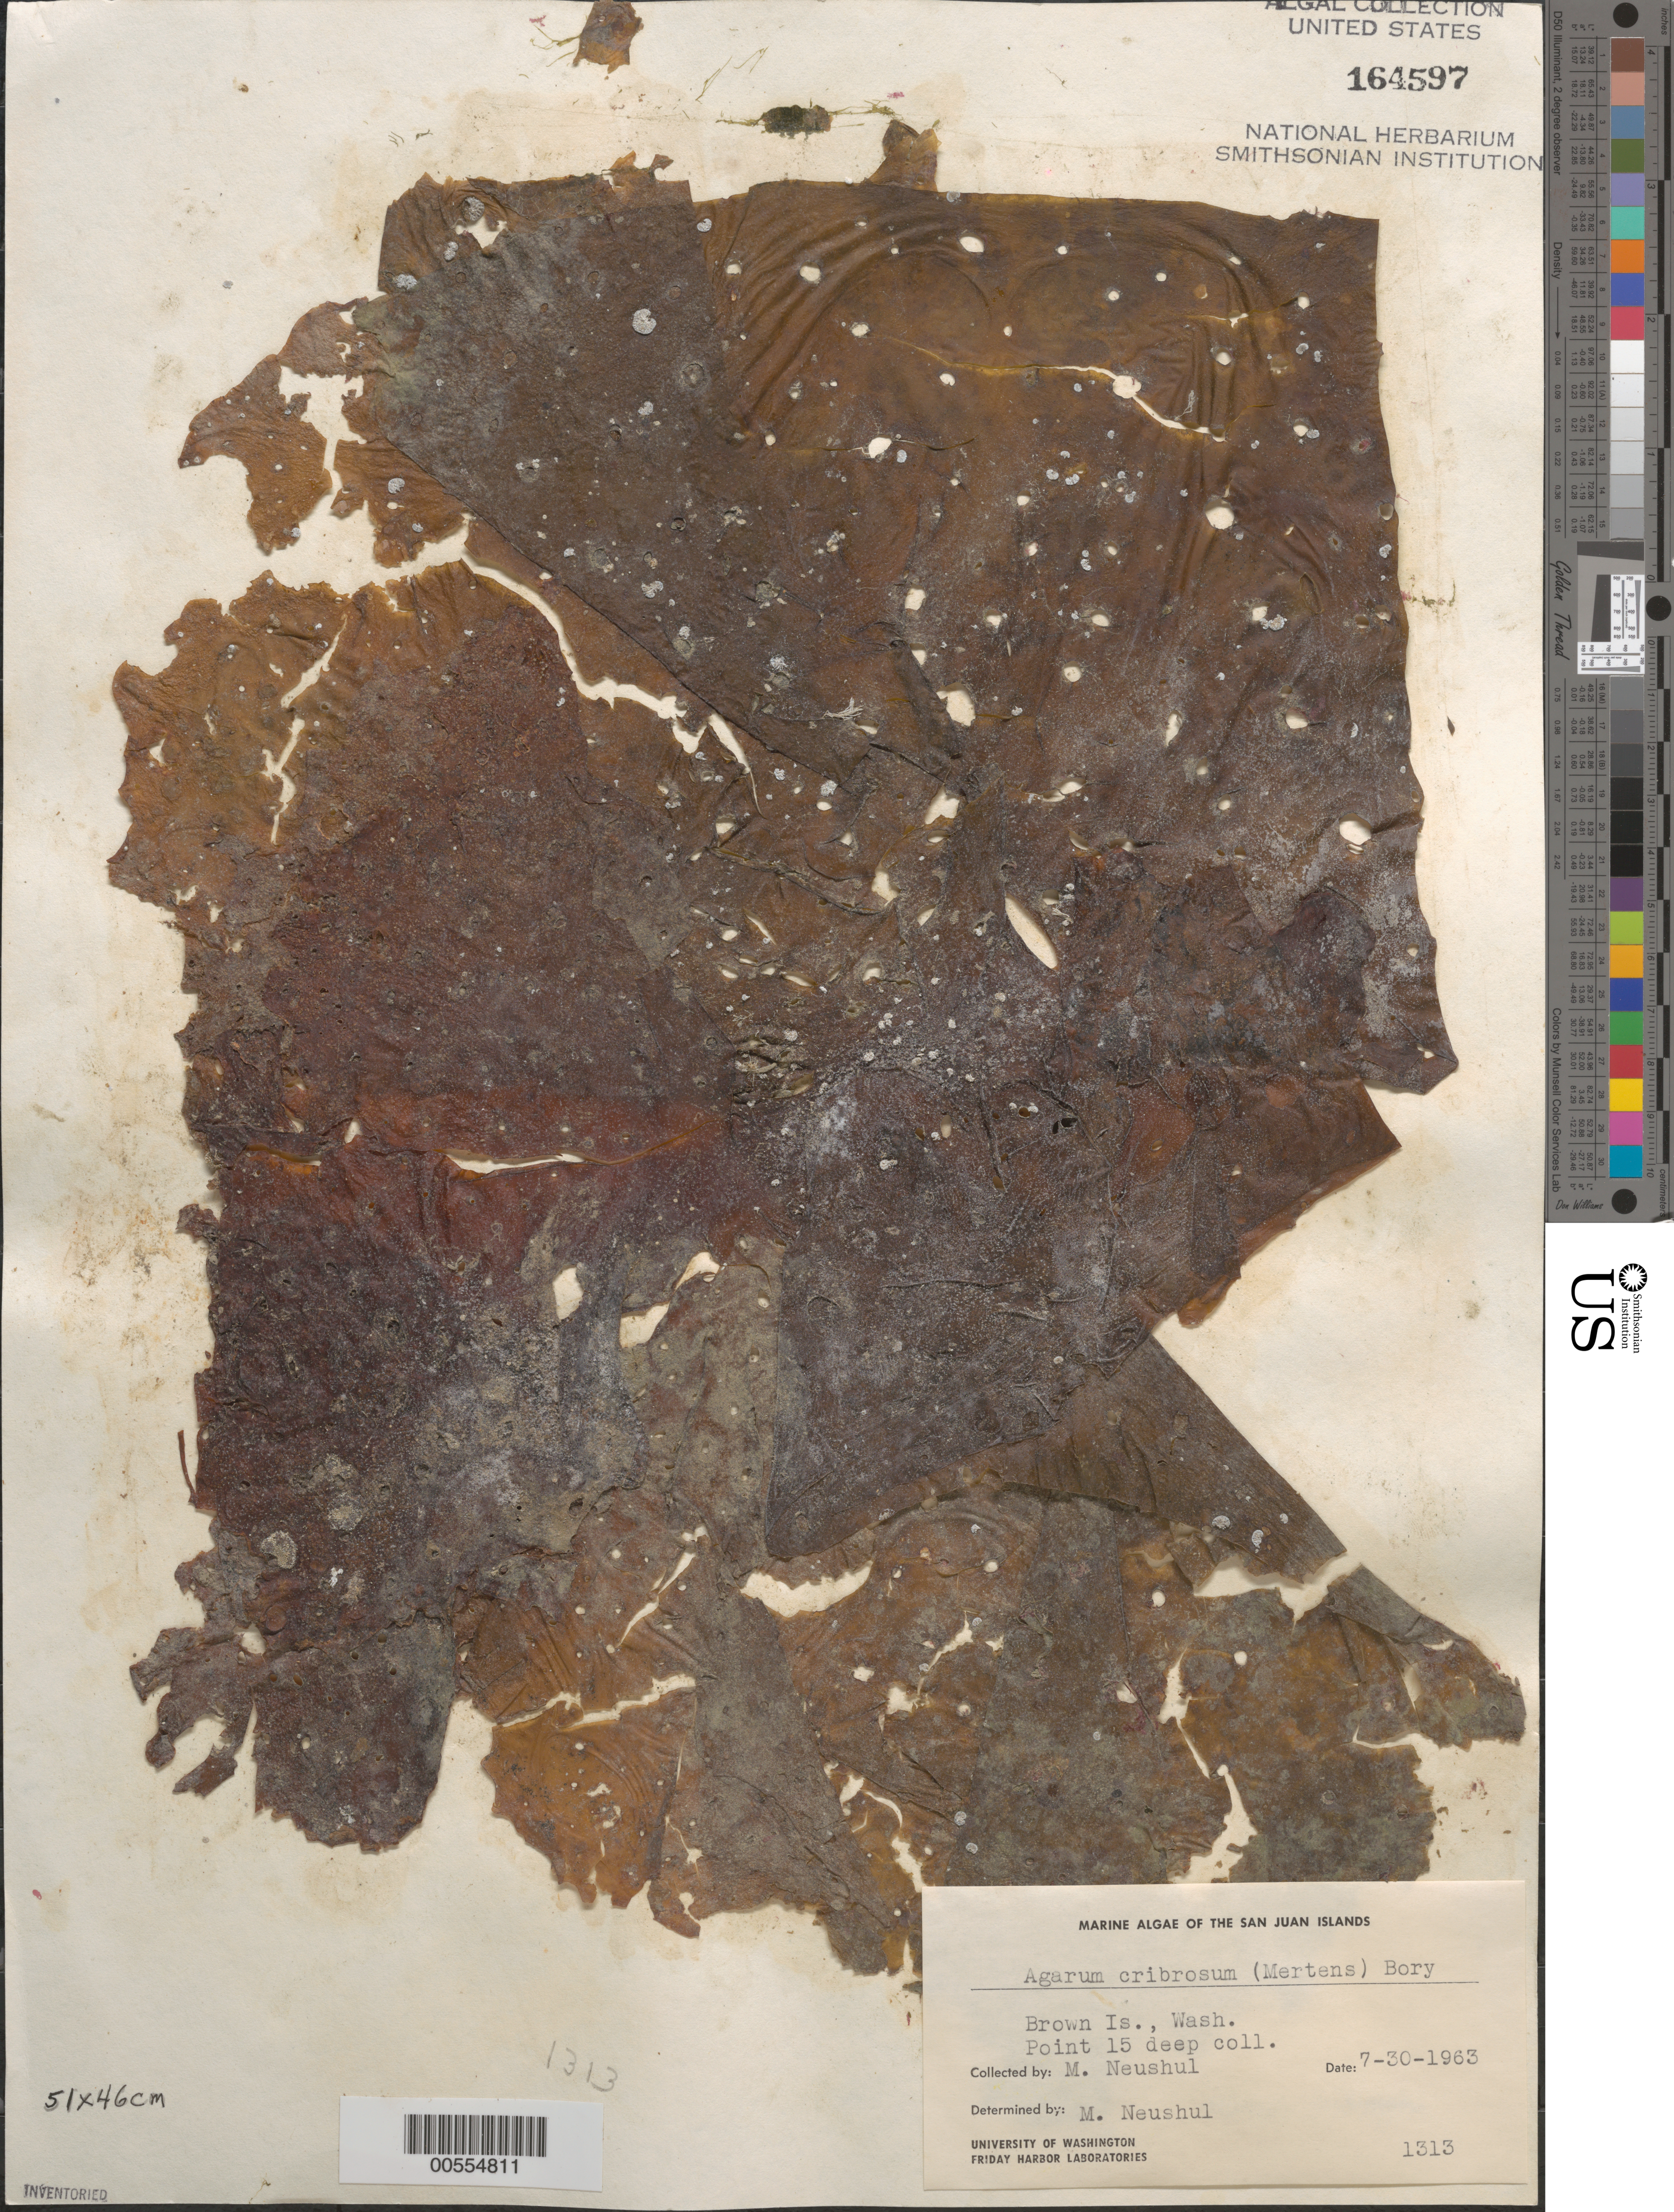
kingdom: Chromista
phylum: Ochrophyta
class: Phaeophyceae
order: Laminariales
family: Costariaceae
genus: Agarum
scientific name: Agarum clathratum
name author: Dumortier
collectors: M. Neushul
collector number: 1313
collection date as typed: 30 Jul 1963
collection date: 1963-07-30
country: United States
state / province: Washington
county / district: San Juan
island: San Juan Island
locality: Brown Island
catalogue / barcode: US 164597